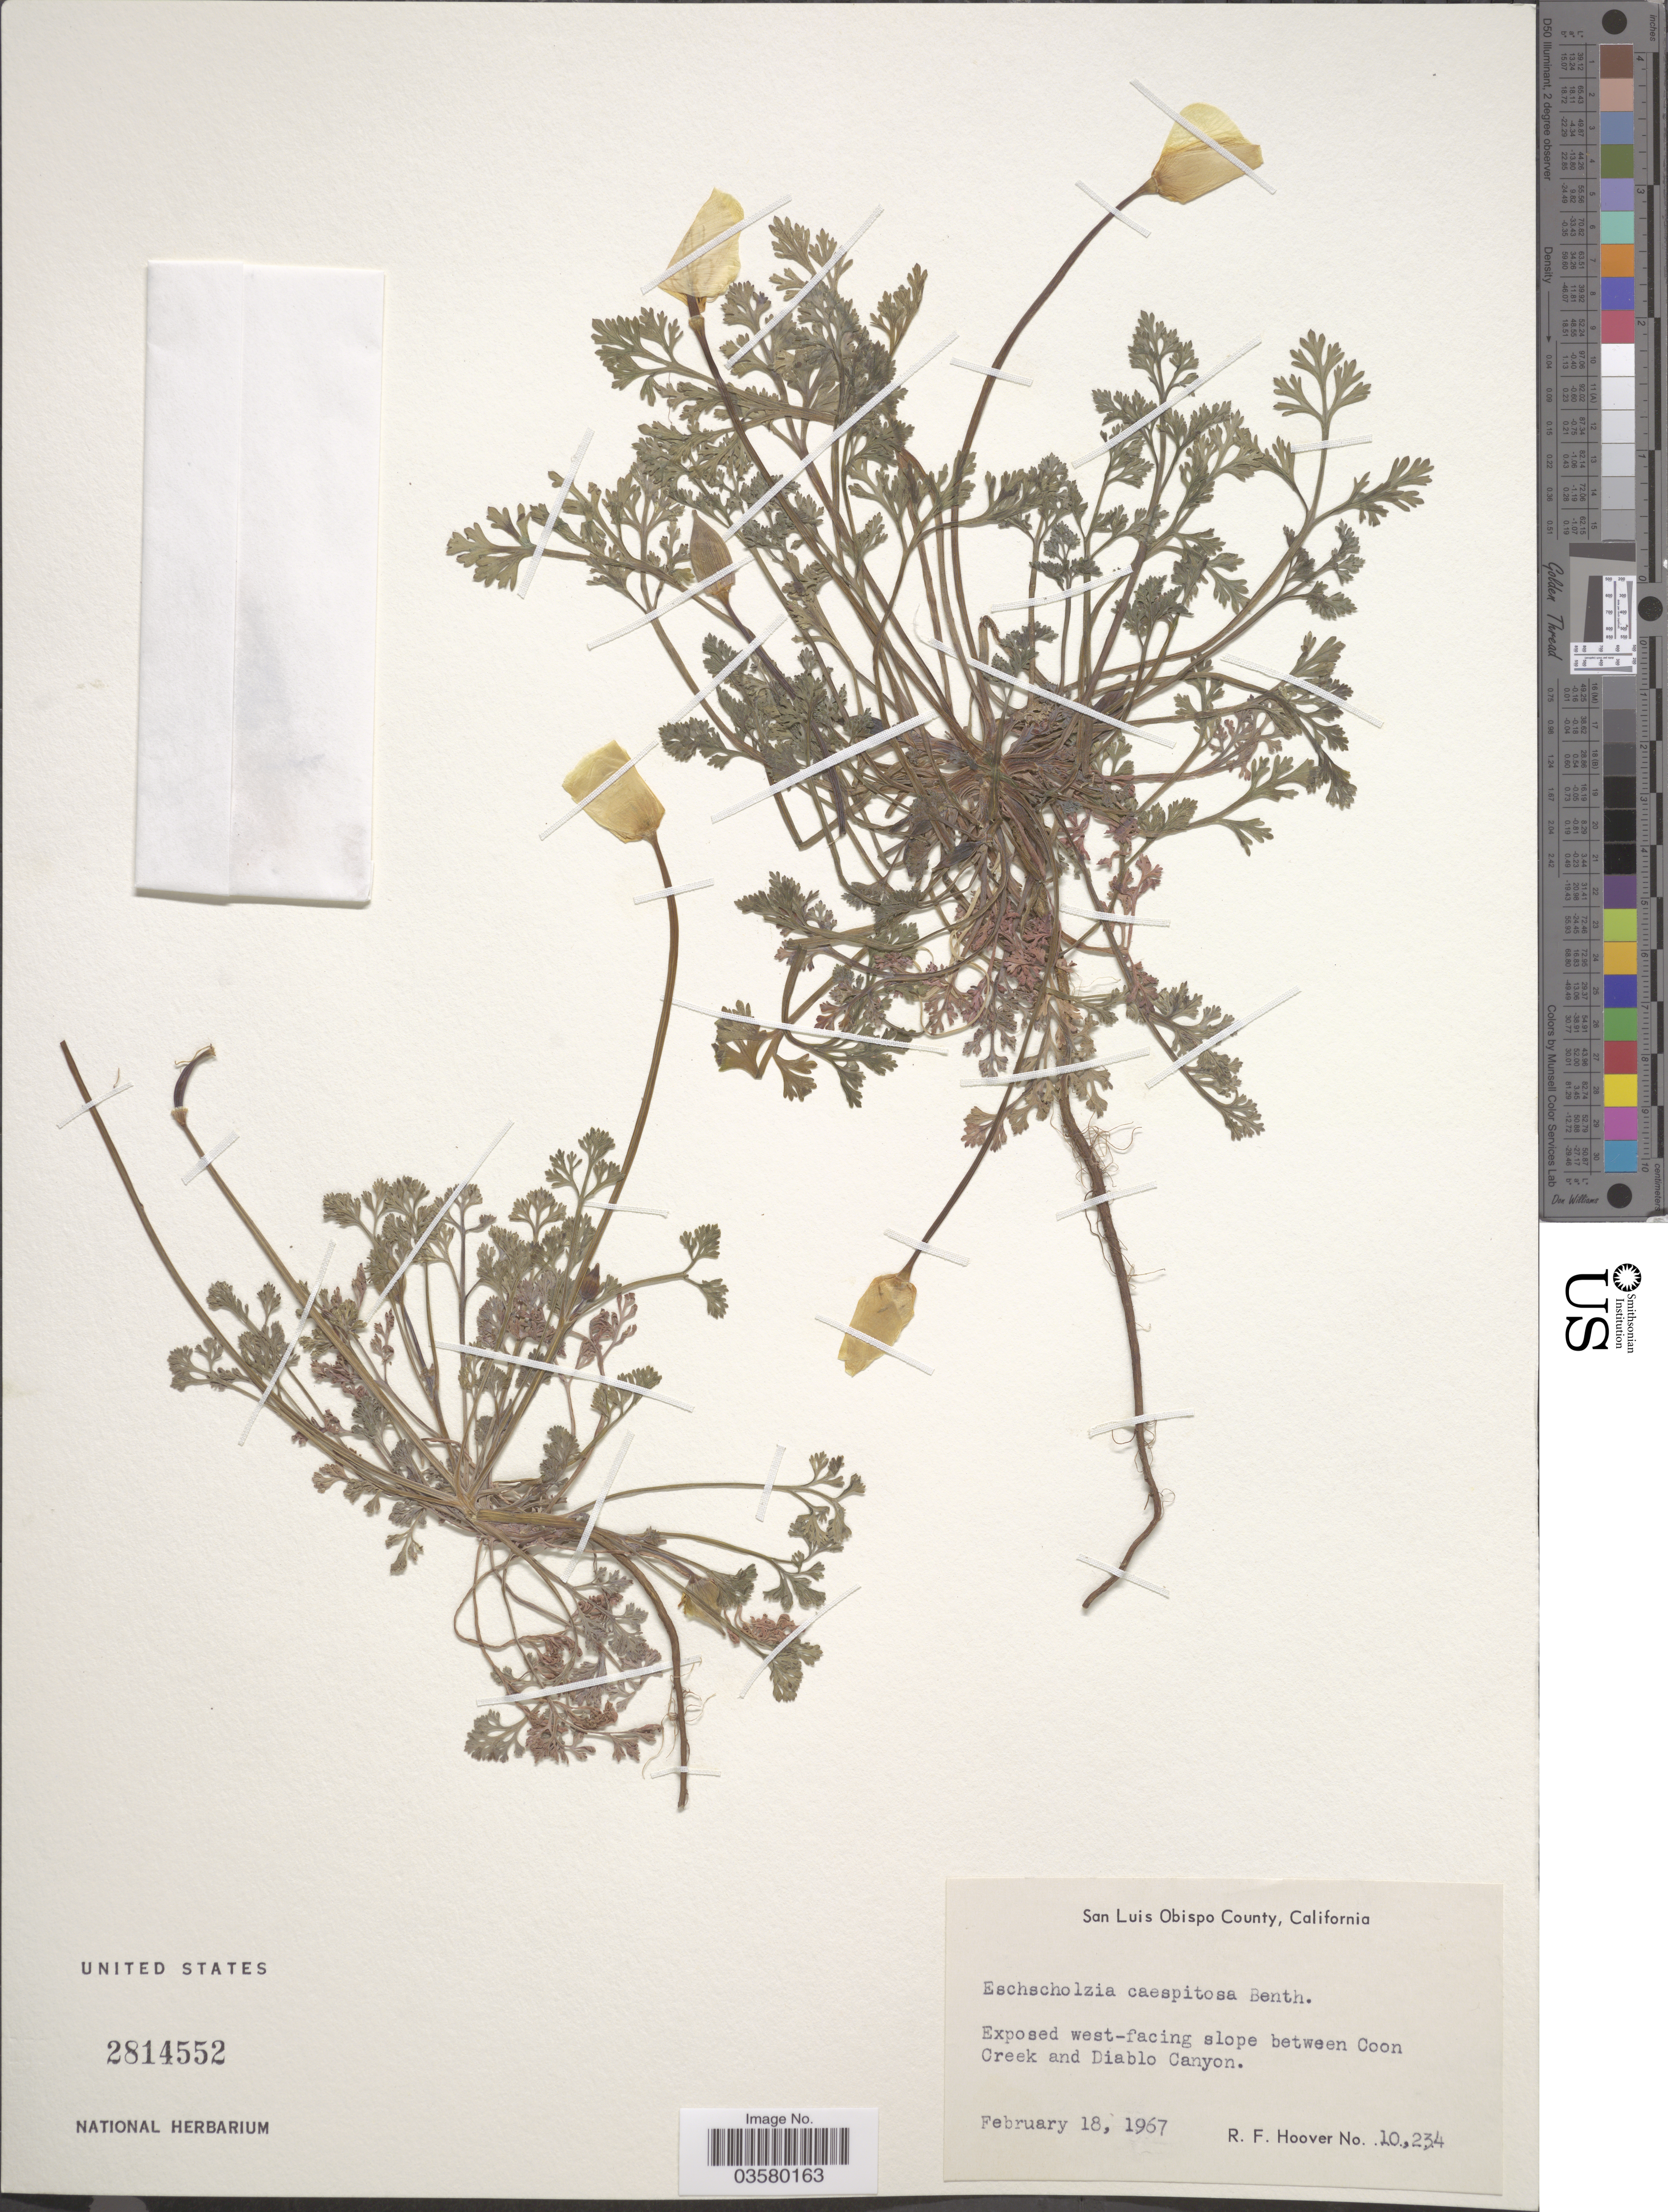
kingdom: Plantae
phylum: Tracheophyta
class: Magnoliopsida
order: Ranunculales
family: Papaveraceae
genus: Eschscholzia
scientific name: Eschscholzia caespitosa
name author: Benth.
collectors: R. F. Hoover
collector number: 10234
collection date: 1967-02-18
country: United States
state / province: California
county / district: San Luis Obispo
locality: San Luis Obispo County. Exposed west-facing slope between Coon Creek and Diablo Canyon.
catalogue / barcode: US 2814552